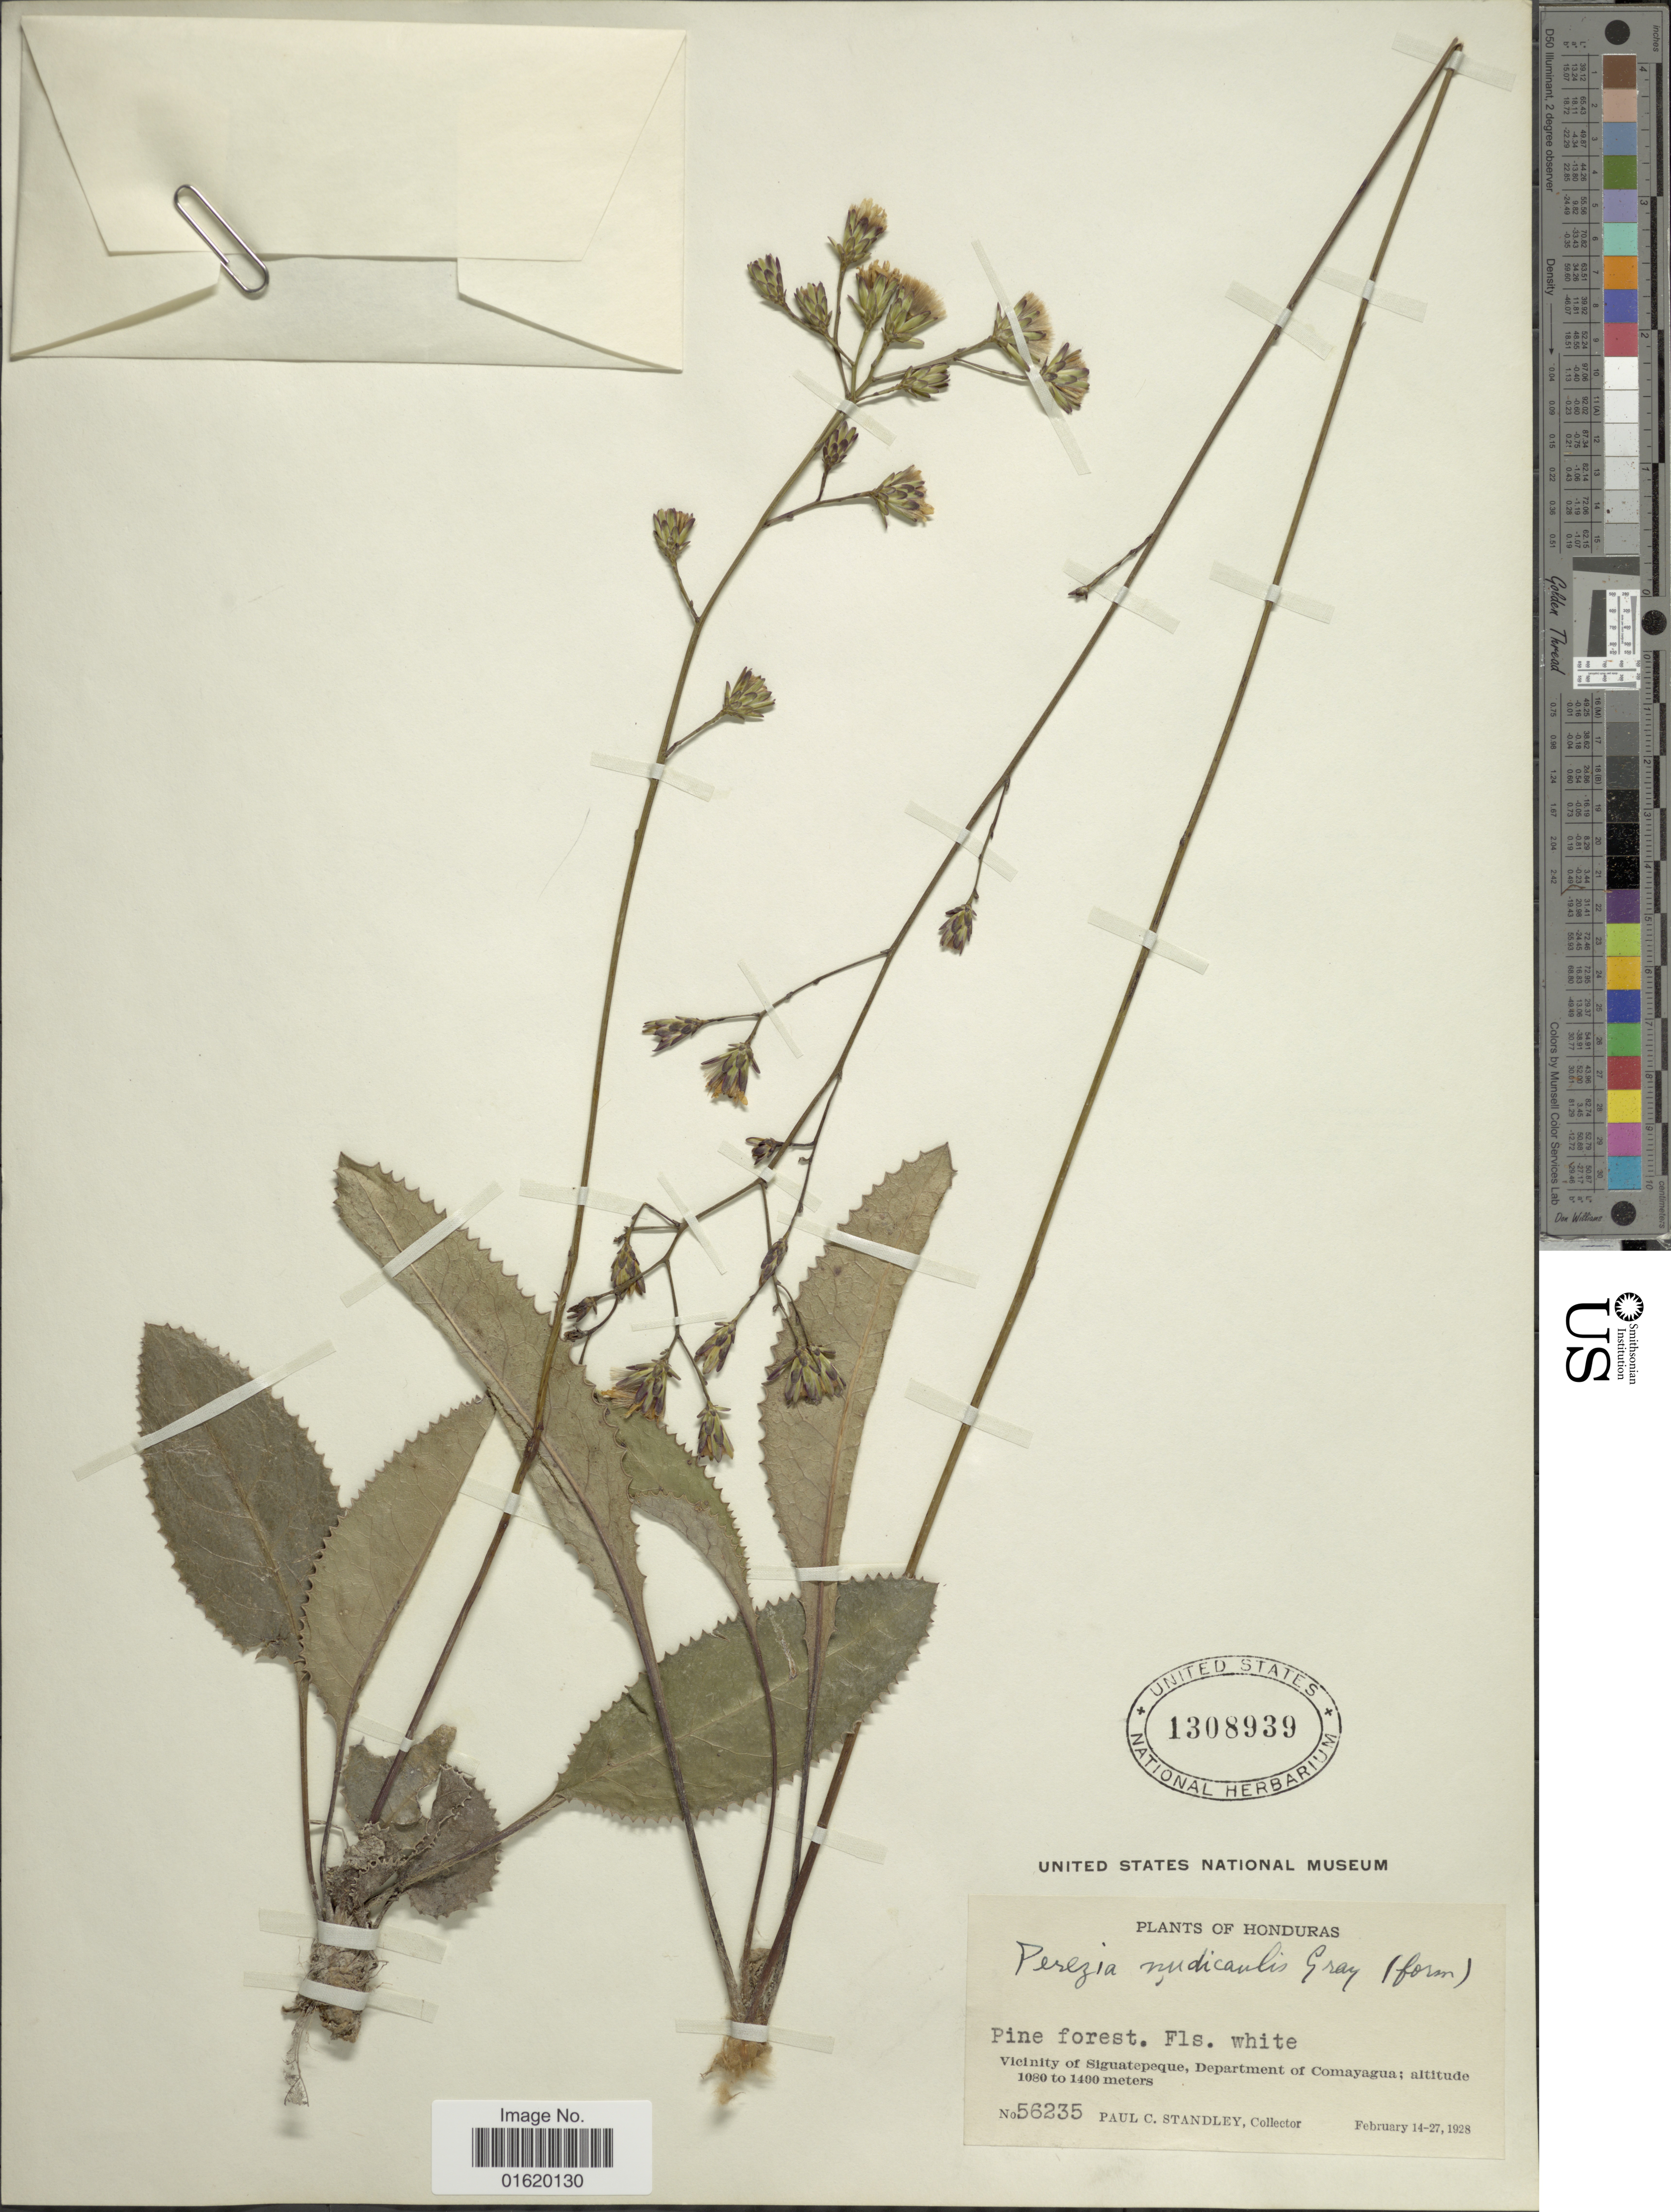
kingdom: Plantae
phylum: Tracheophyta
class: Magnoliopsida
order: Asterales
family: Asteraceae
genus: Acourtia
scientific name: Acourtia nudicaulis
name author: (A. Gray) B.L. Turner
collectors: P. C. Standley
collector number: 56235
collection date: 1928-02-14/1928-02-27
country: Honduras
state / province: Comayagua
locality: Pine forest, Vicinity of Siquatepec, Department of Comayagua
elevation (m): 1080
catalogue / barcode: US 1308939